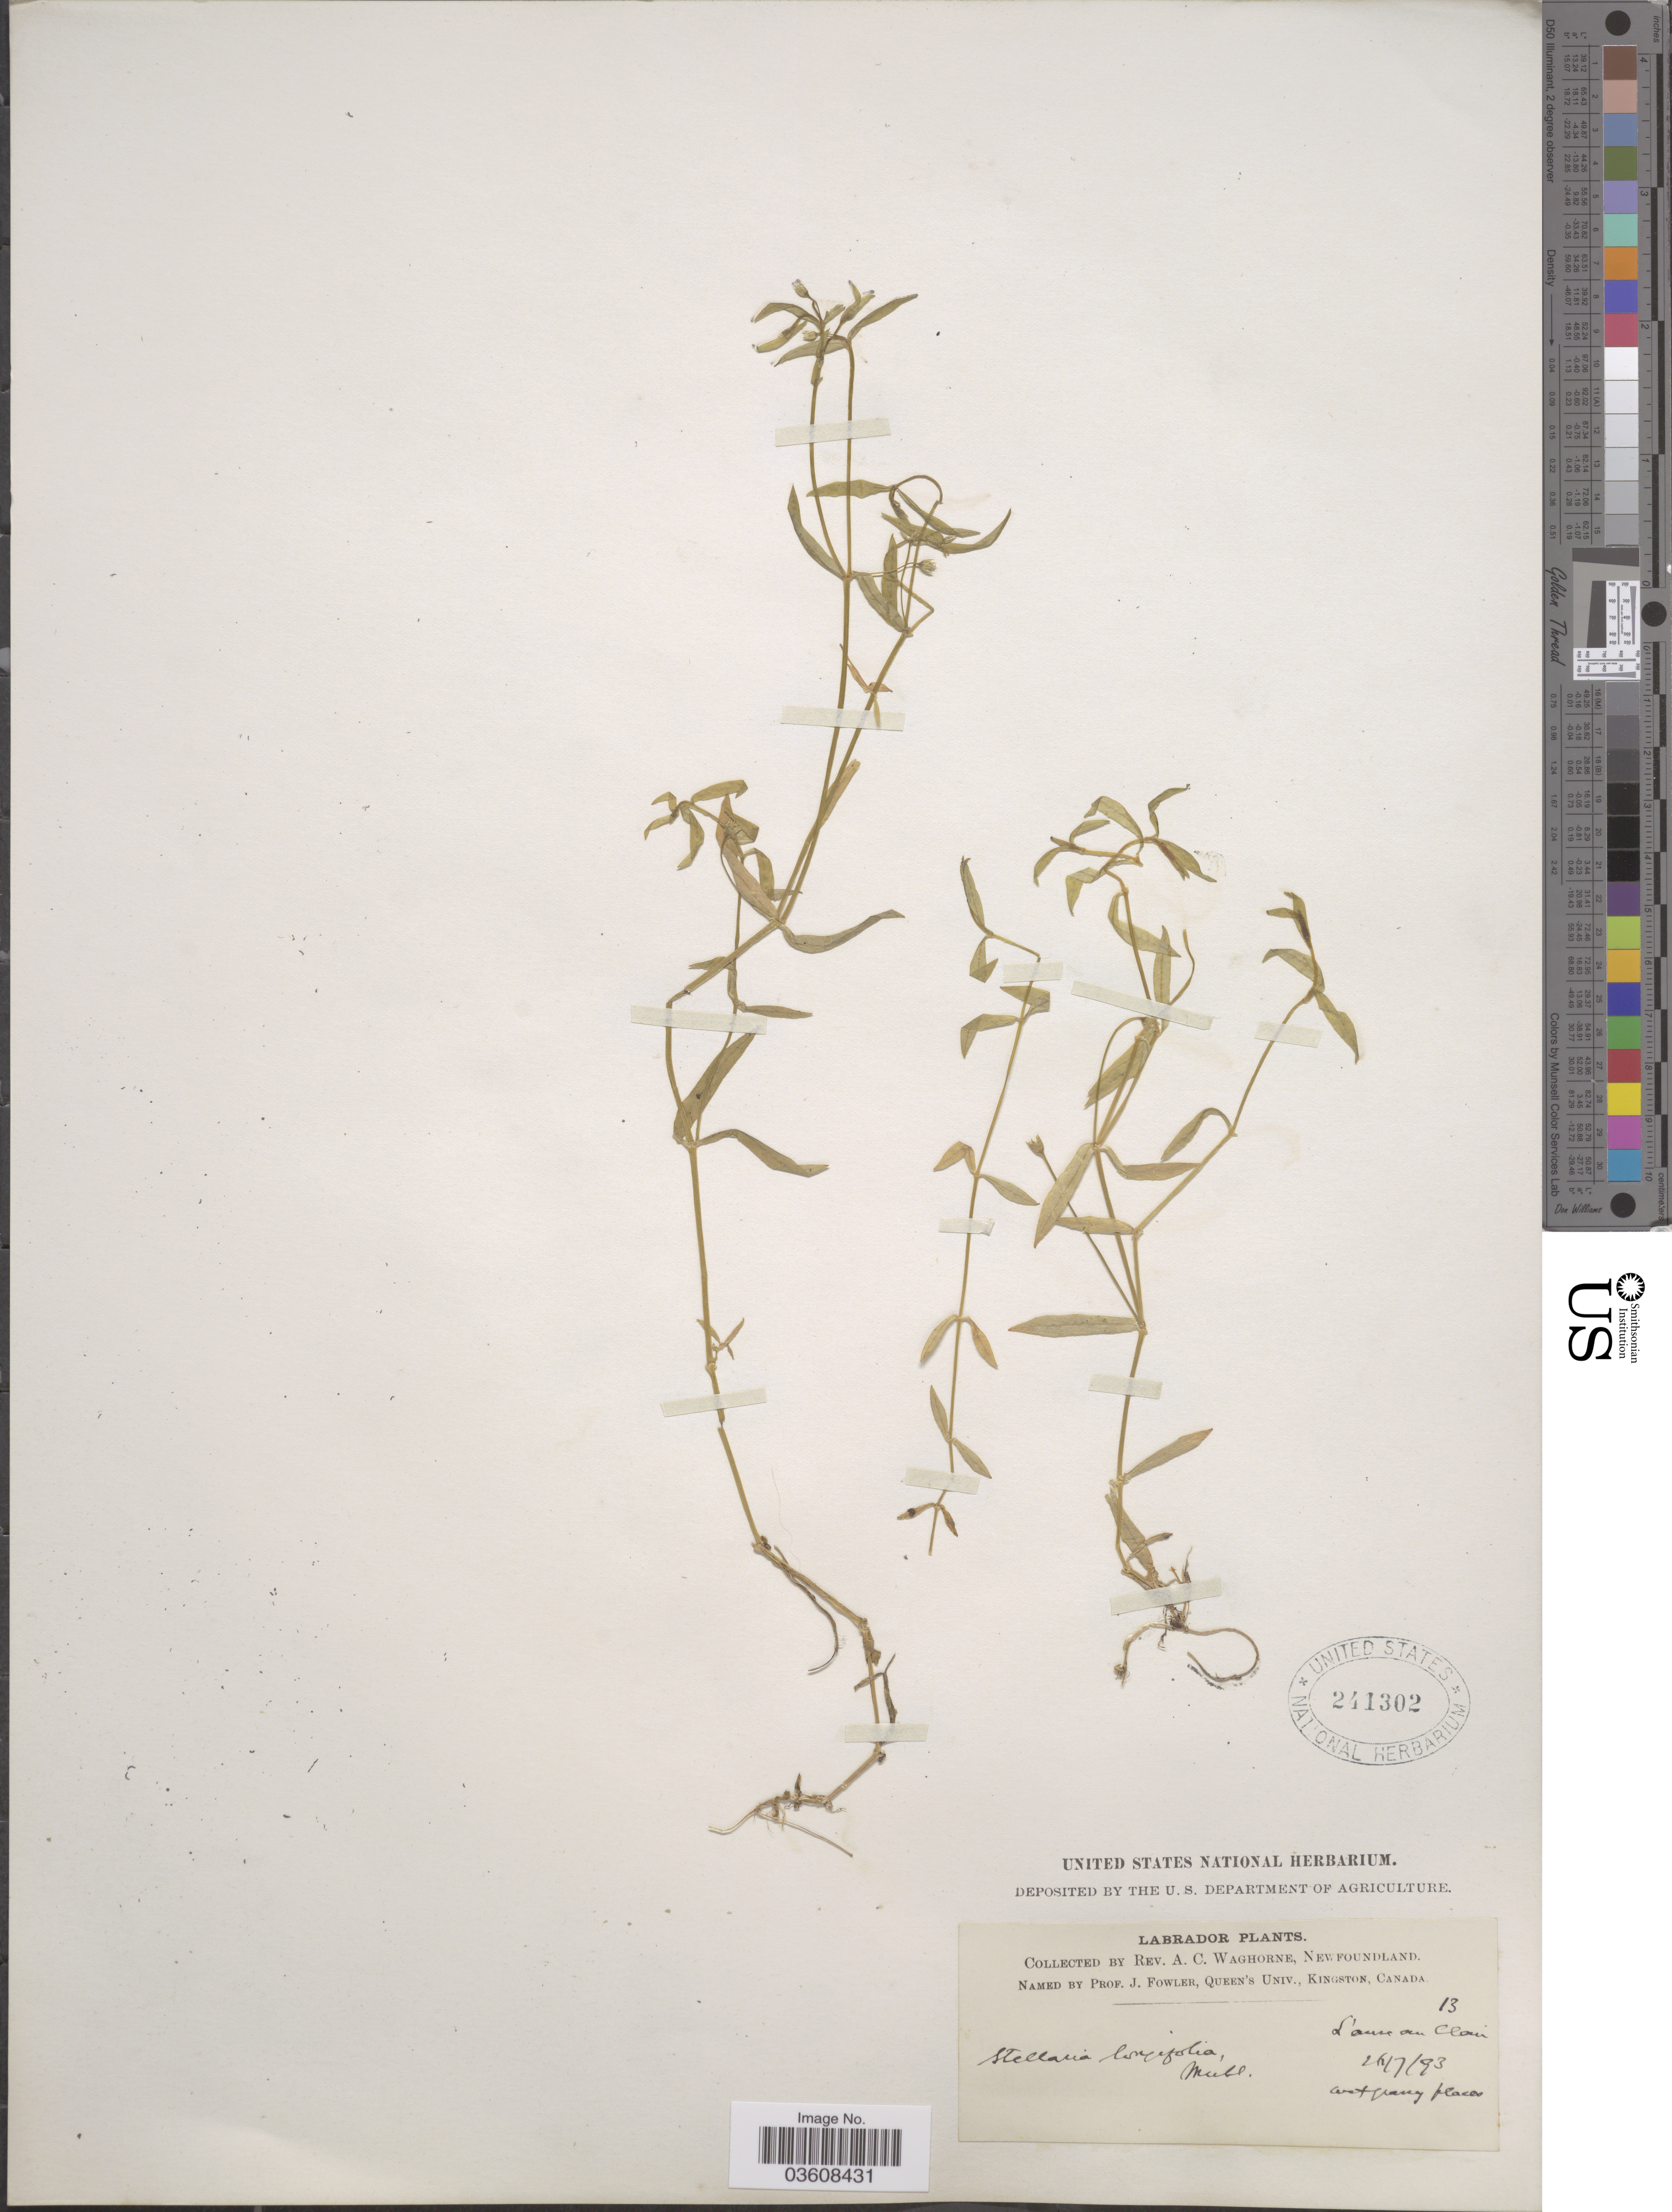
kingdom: Plantae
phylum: Tracheophyta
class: Magnoliopsida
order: Caryophyllales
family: Caryophyllaceae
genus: Stellaria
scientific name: Stellaria longifolia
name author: Muhl. ex Willd.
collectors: A. Waghorne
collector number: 13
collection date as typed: Transcribed d/m/y: 26/7/93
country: Canada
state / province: Newfoundland and Labrador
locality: Labrador. L'anse au Clair.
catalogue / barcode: US 241302